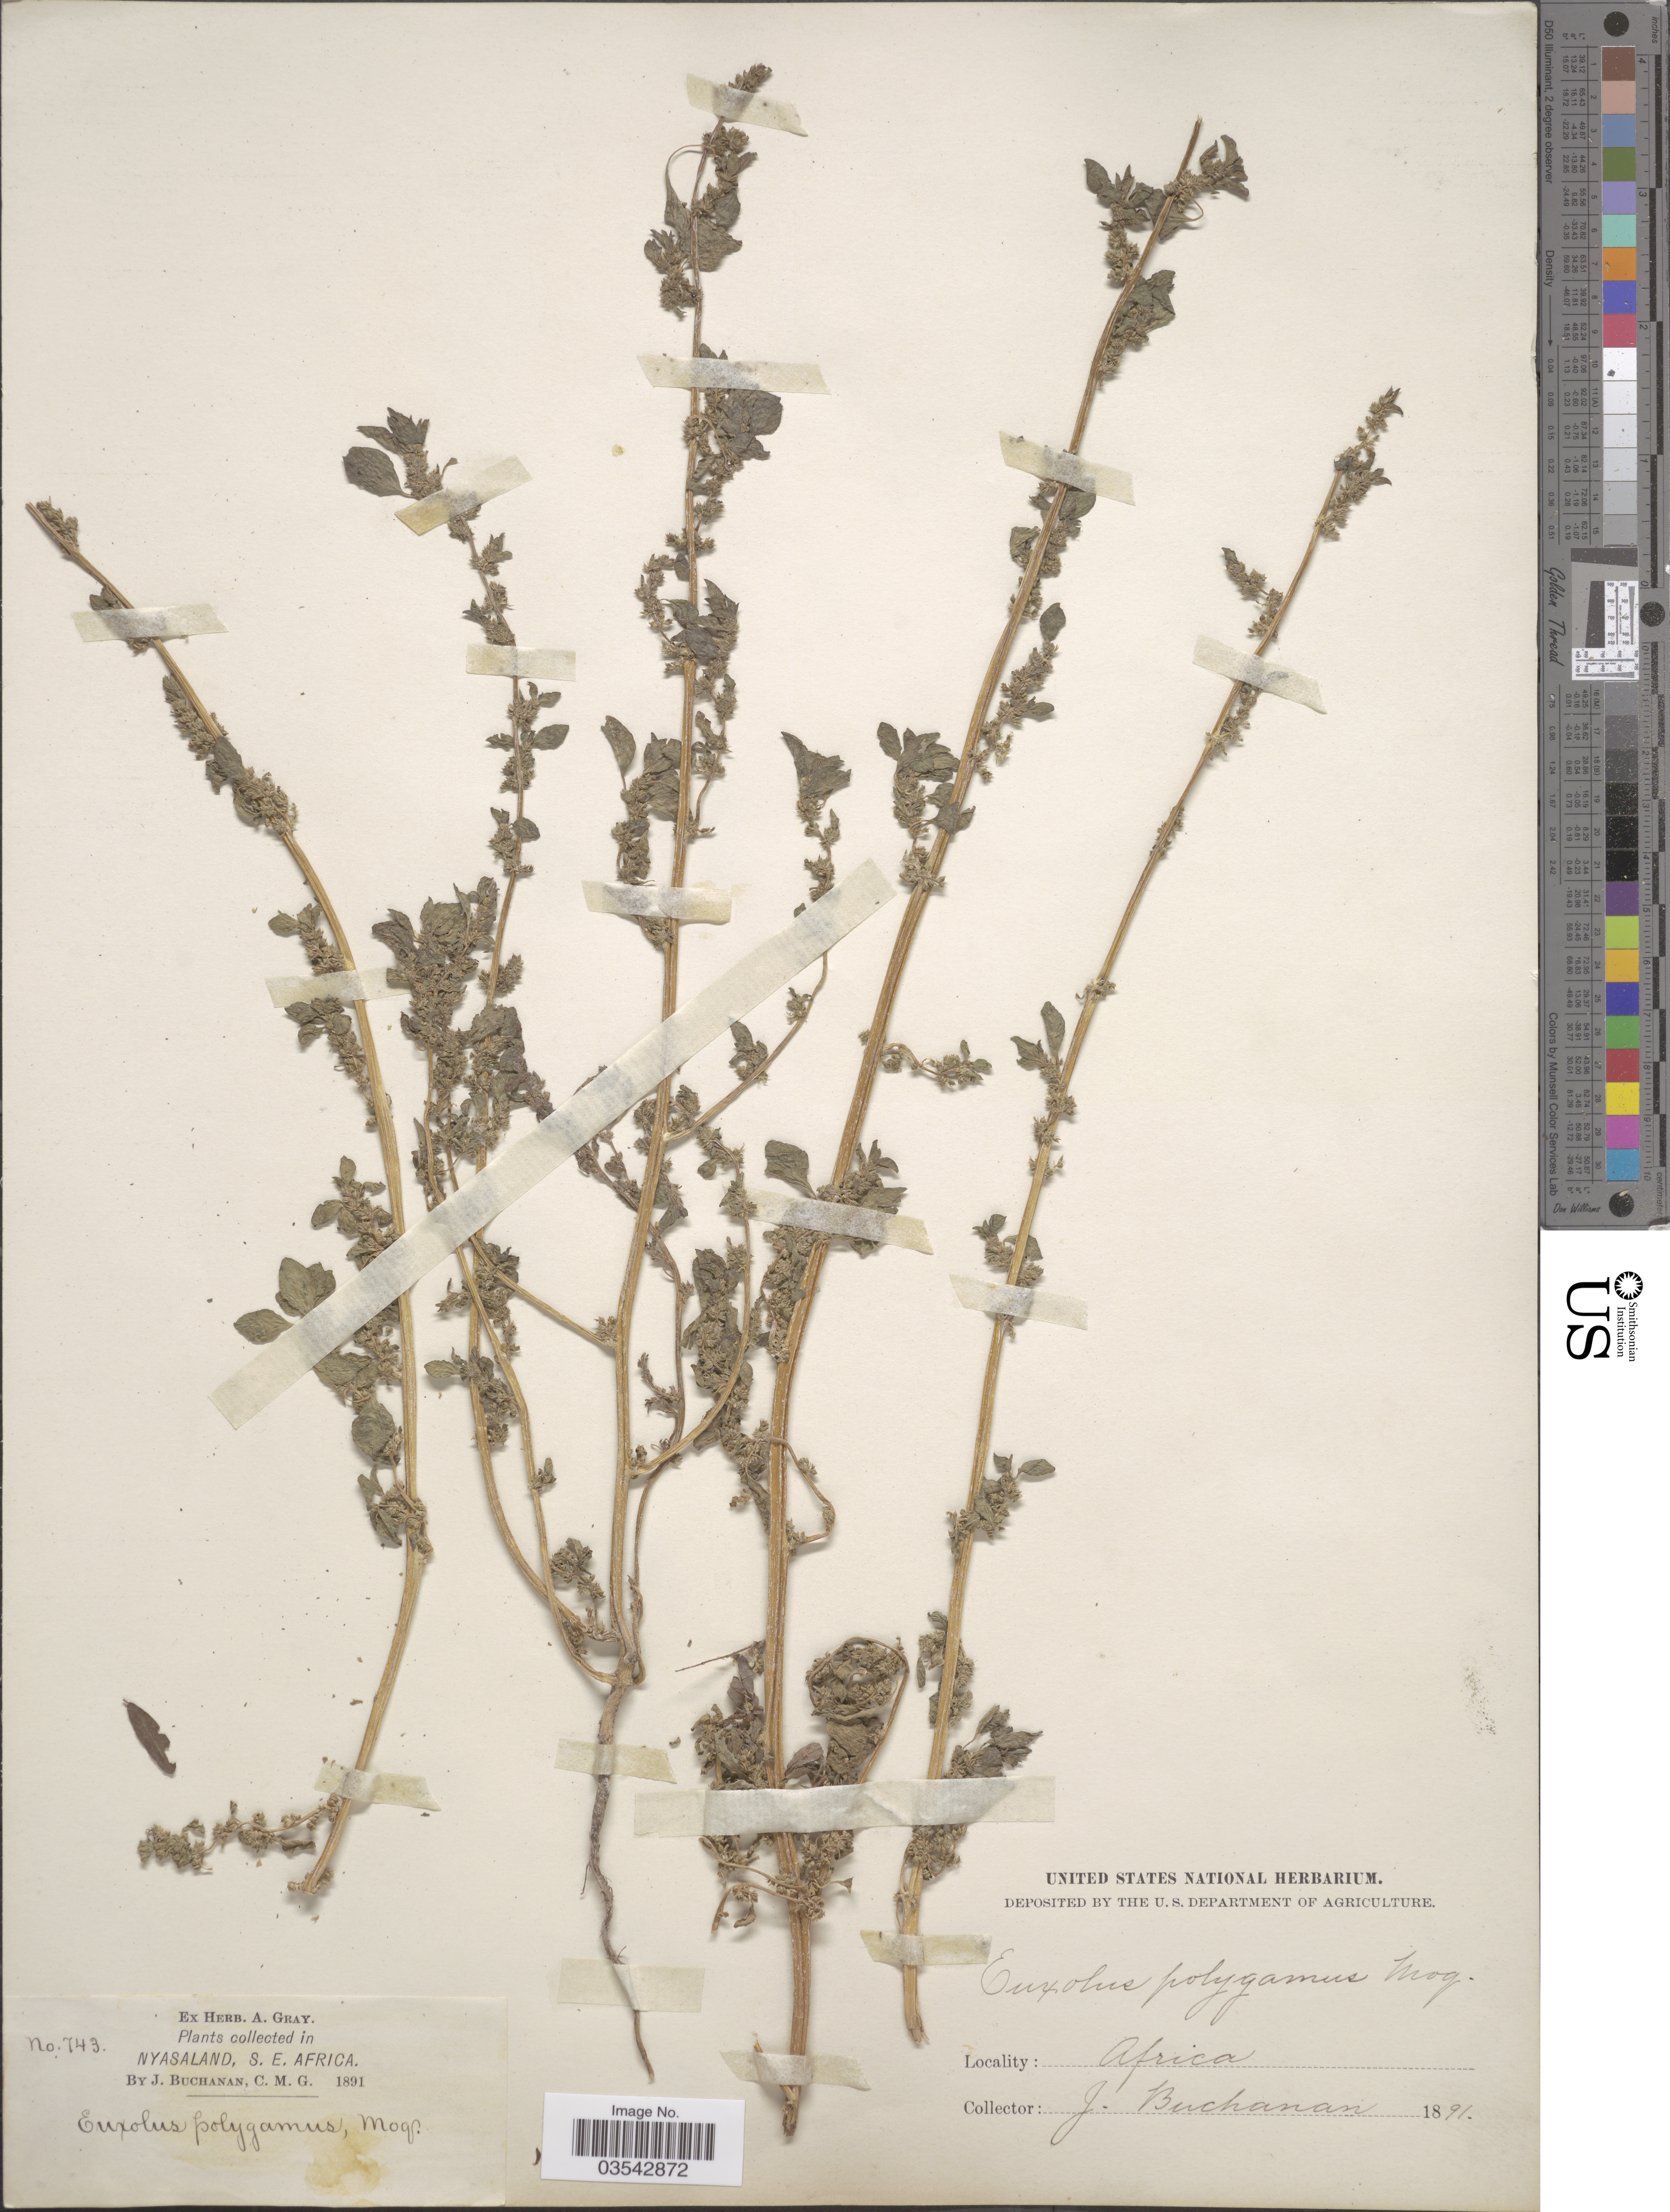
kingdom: Plantae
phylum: Tracheophyta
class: Magnoliopsida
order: Caryophyllales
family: Amaranthaceae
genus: Amaranthus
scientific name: Amaranthus polygamus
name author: L.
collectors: J. Buchanan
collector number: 743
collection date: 1891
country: Malawi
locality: Nyasaland, S. E. Africa.